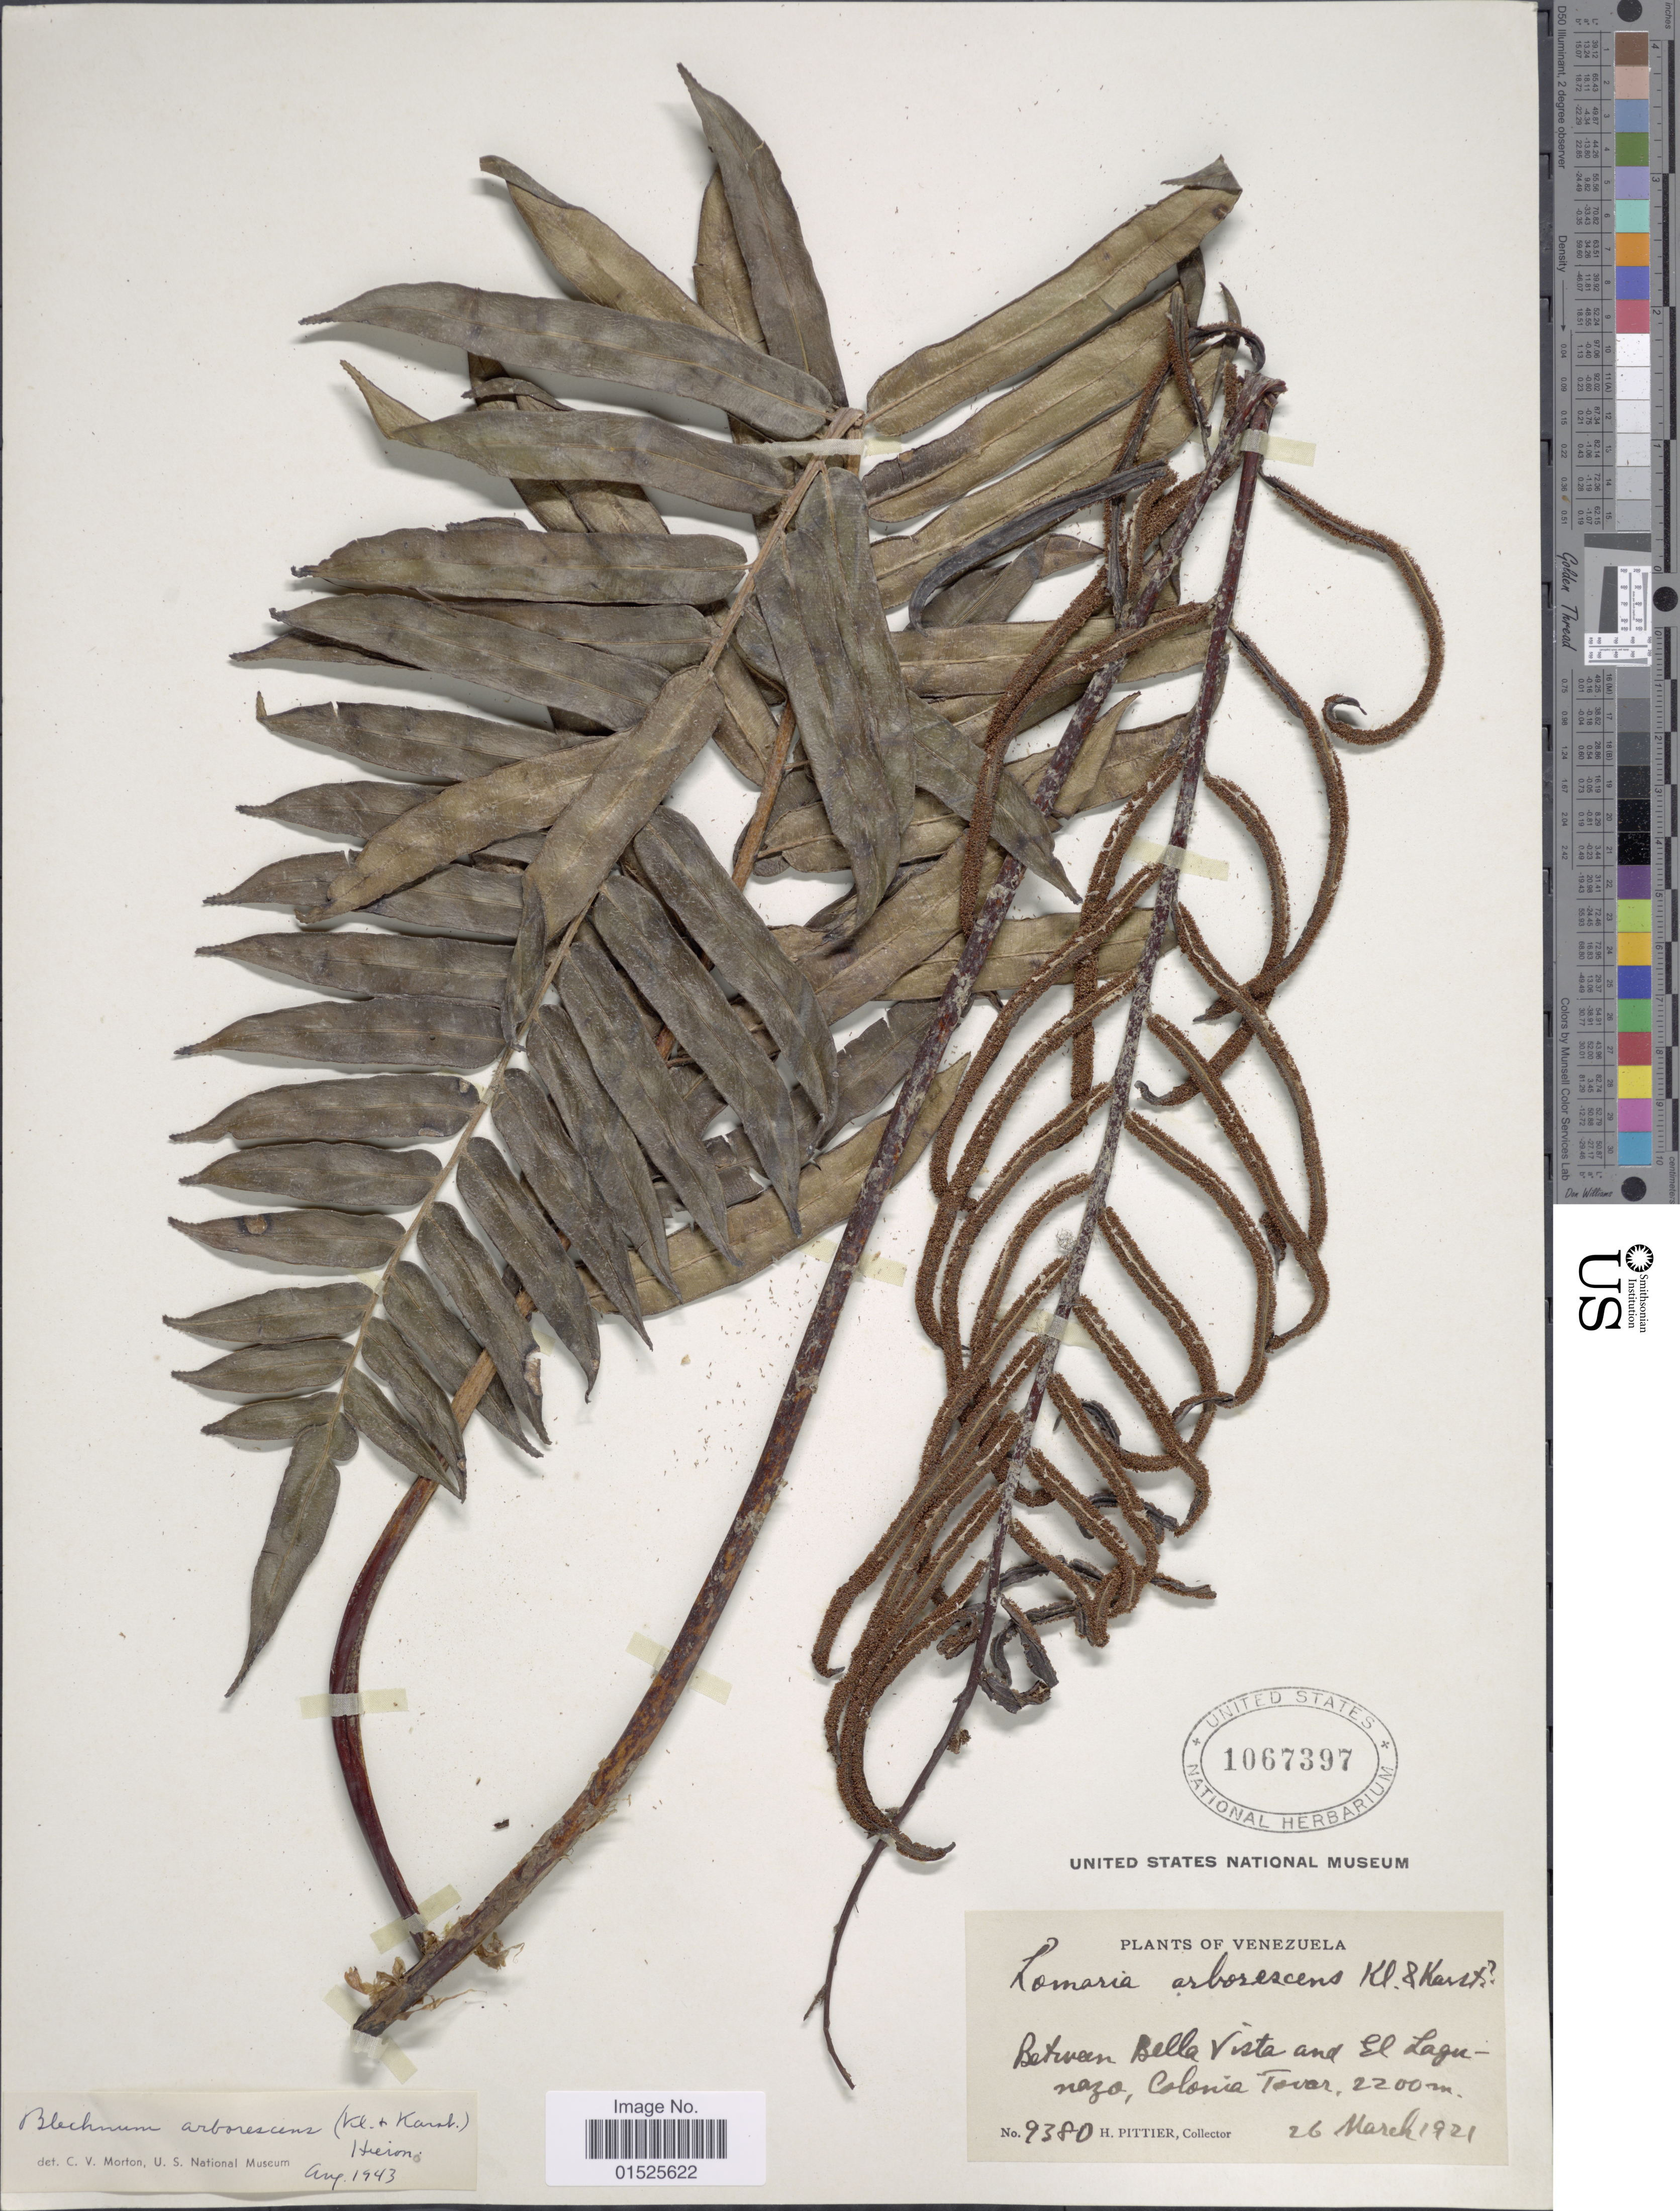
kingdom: Plantae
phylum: Tracheophyta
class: Polypodiopsida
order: Polypodiales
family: Blechnaceae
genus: Blechnum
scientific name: Blechnum cordatum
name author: (Desv.) Hieron.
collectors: H. F. Pittier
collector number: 9380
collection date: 1921-03-26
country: Venezuela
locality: Between Bella Vista and El Lagunazo, Colonia Tovar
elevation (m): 2200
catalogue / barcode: US 1067397